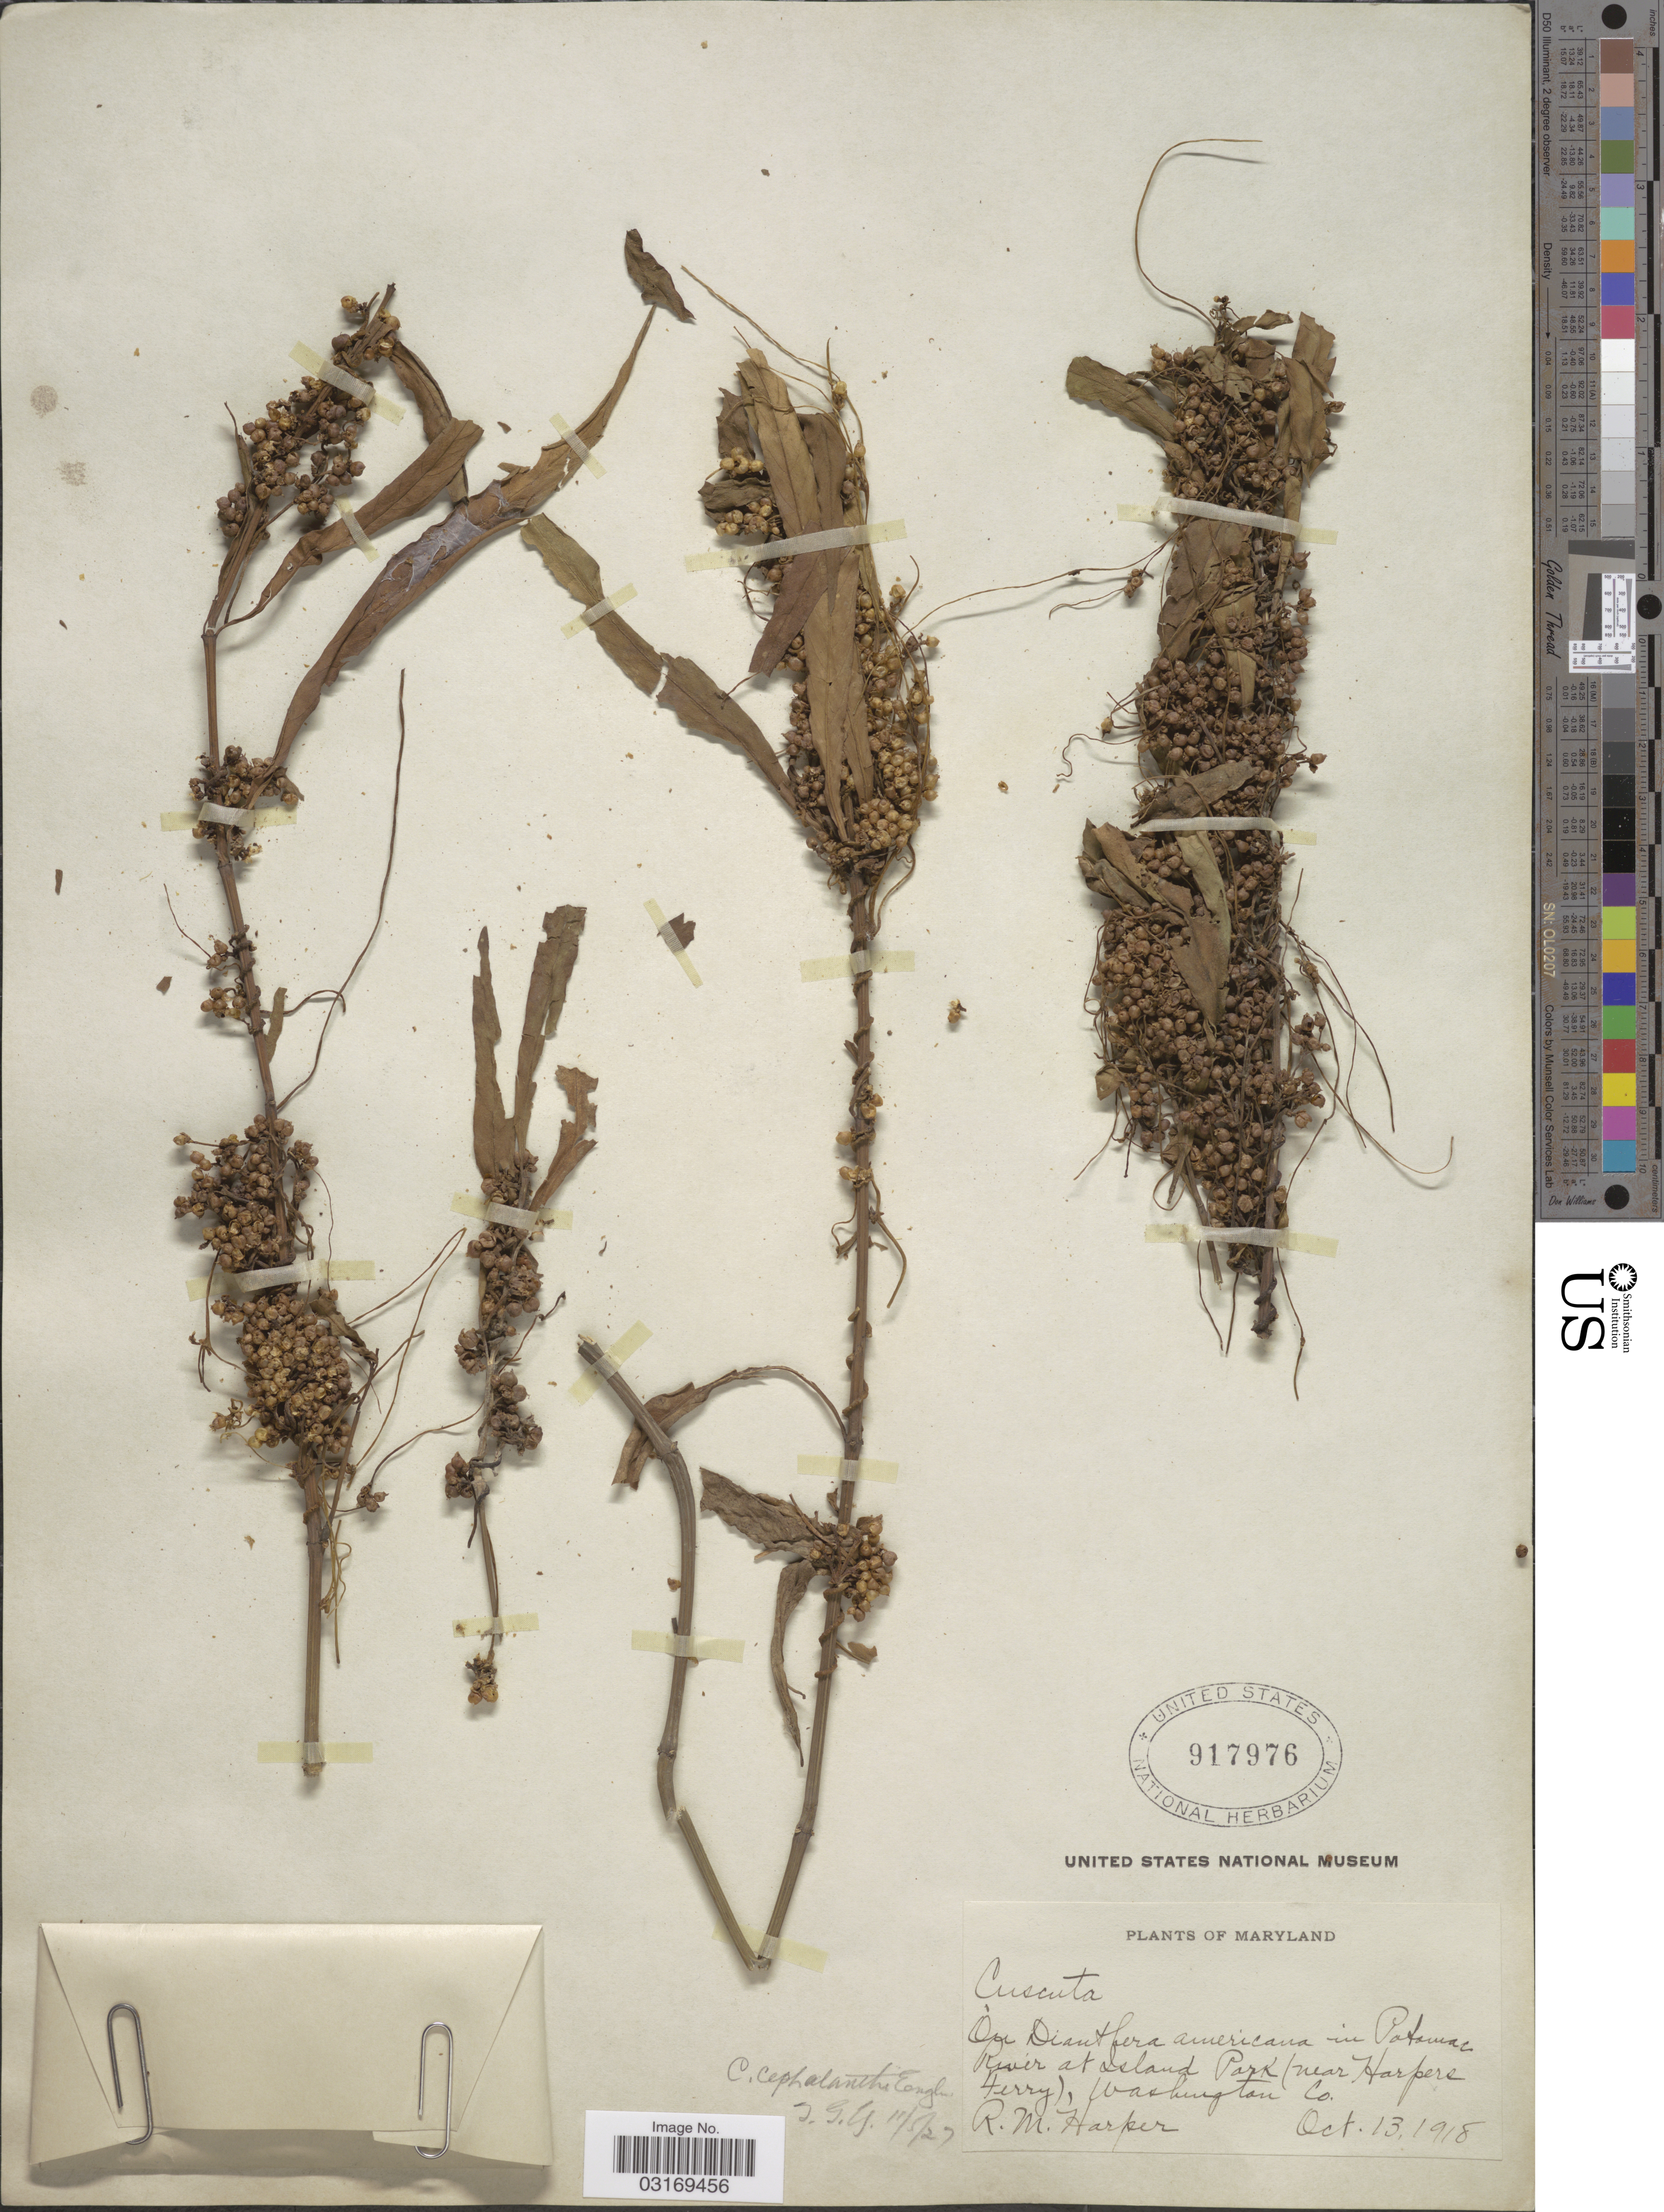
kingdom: Plantae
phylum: Tracheophyta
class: Magnoliopsida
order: Solanales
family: Convolvulaceae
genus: Cuscuta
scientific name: Cuscuta cephalanthi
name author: Engelm.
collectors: R. Harper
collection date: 1918-10-13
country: United States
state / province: Maryland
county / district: Washington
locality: Potomac River at Island Park (near Harper's Ferry),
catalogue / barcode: US 917976